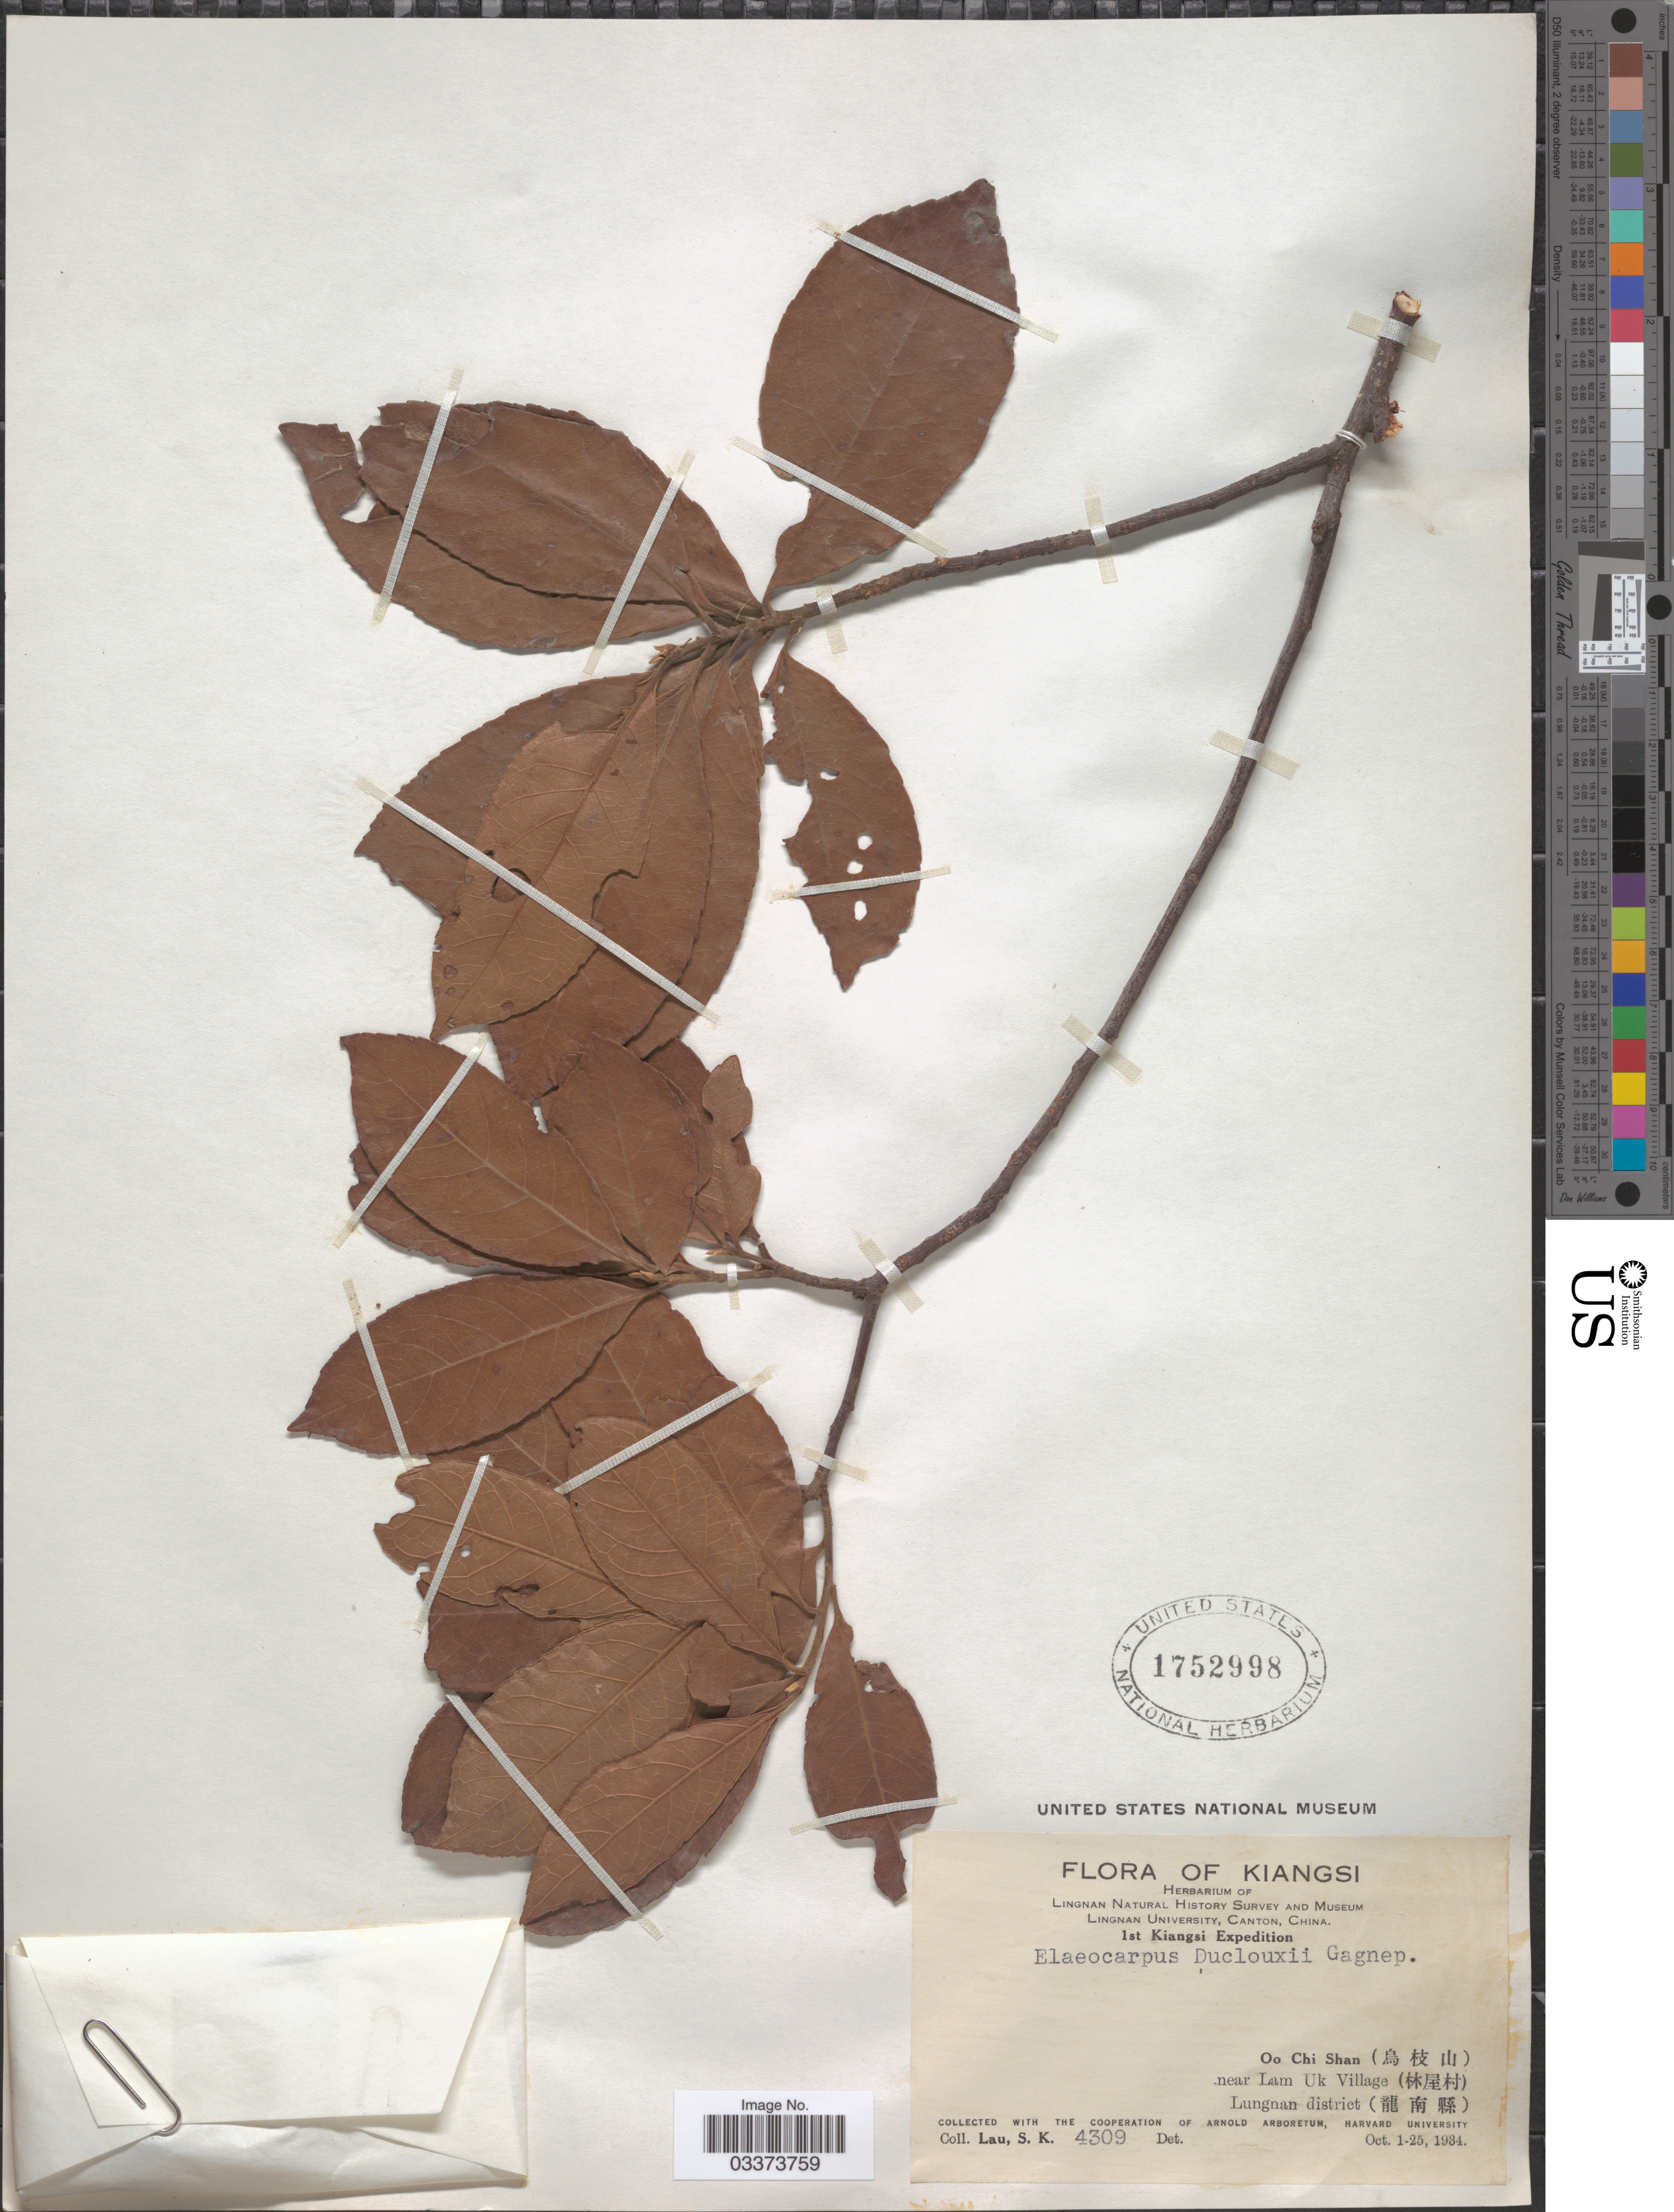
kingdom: Plantae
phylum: Tracheophyta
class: Magnoliopsida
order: Oxalidales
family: Elaeocarpaceae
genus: Elaeocarpus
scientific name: Elaeocarpus duclouxii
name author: Gagnep.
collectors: S. K. Lau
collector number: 4309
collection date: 1934-10-01/1934-10-25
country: China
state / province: Jiangxi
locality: Kiangsi, Oo Chi Shan (X) near Lum Uk Village (X) Lungnan district (X).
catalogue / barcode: US 1752998